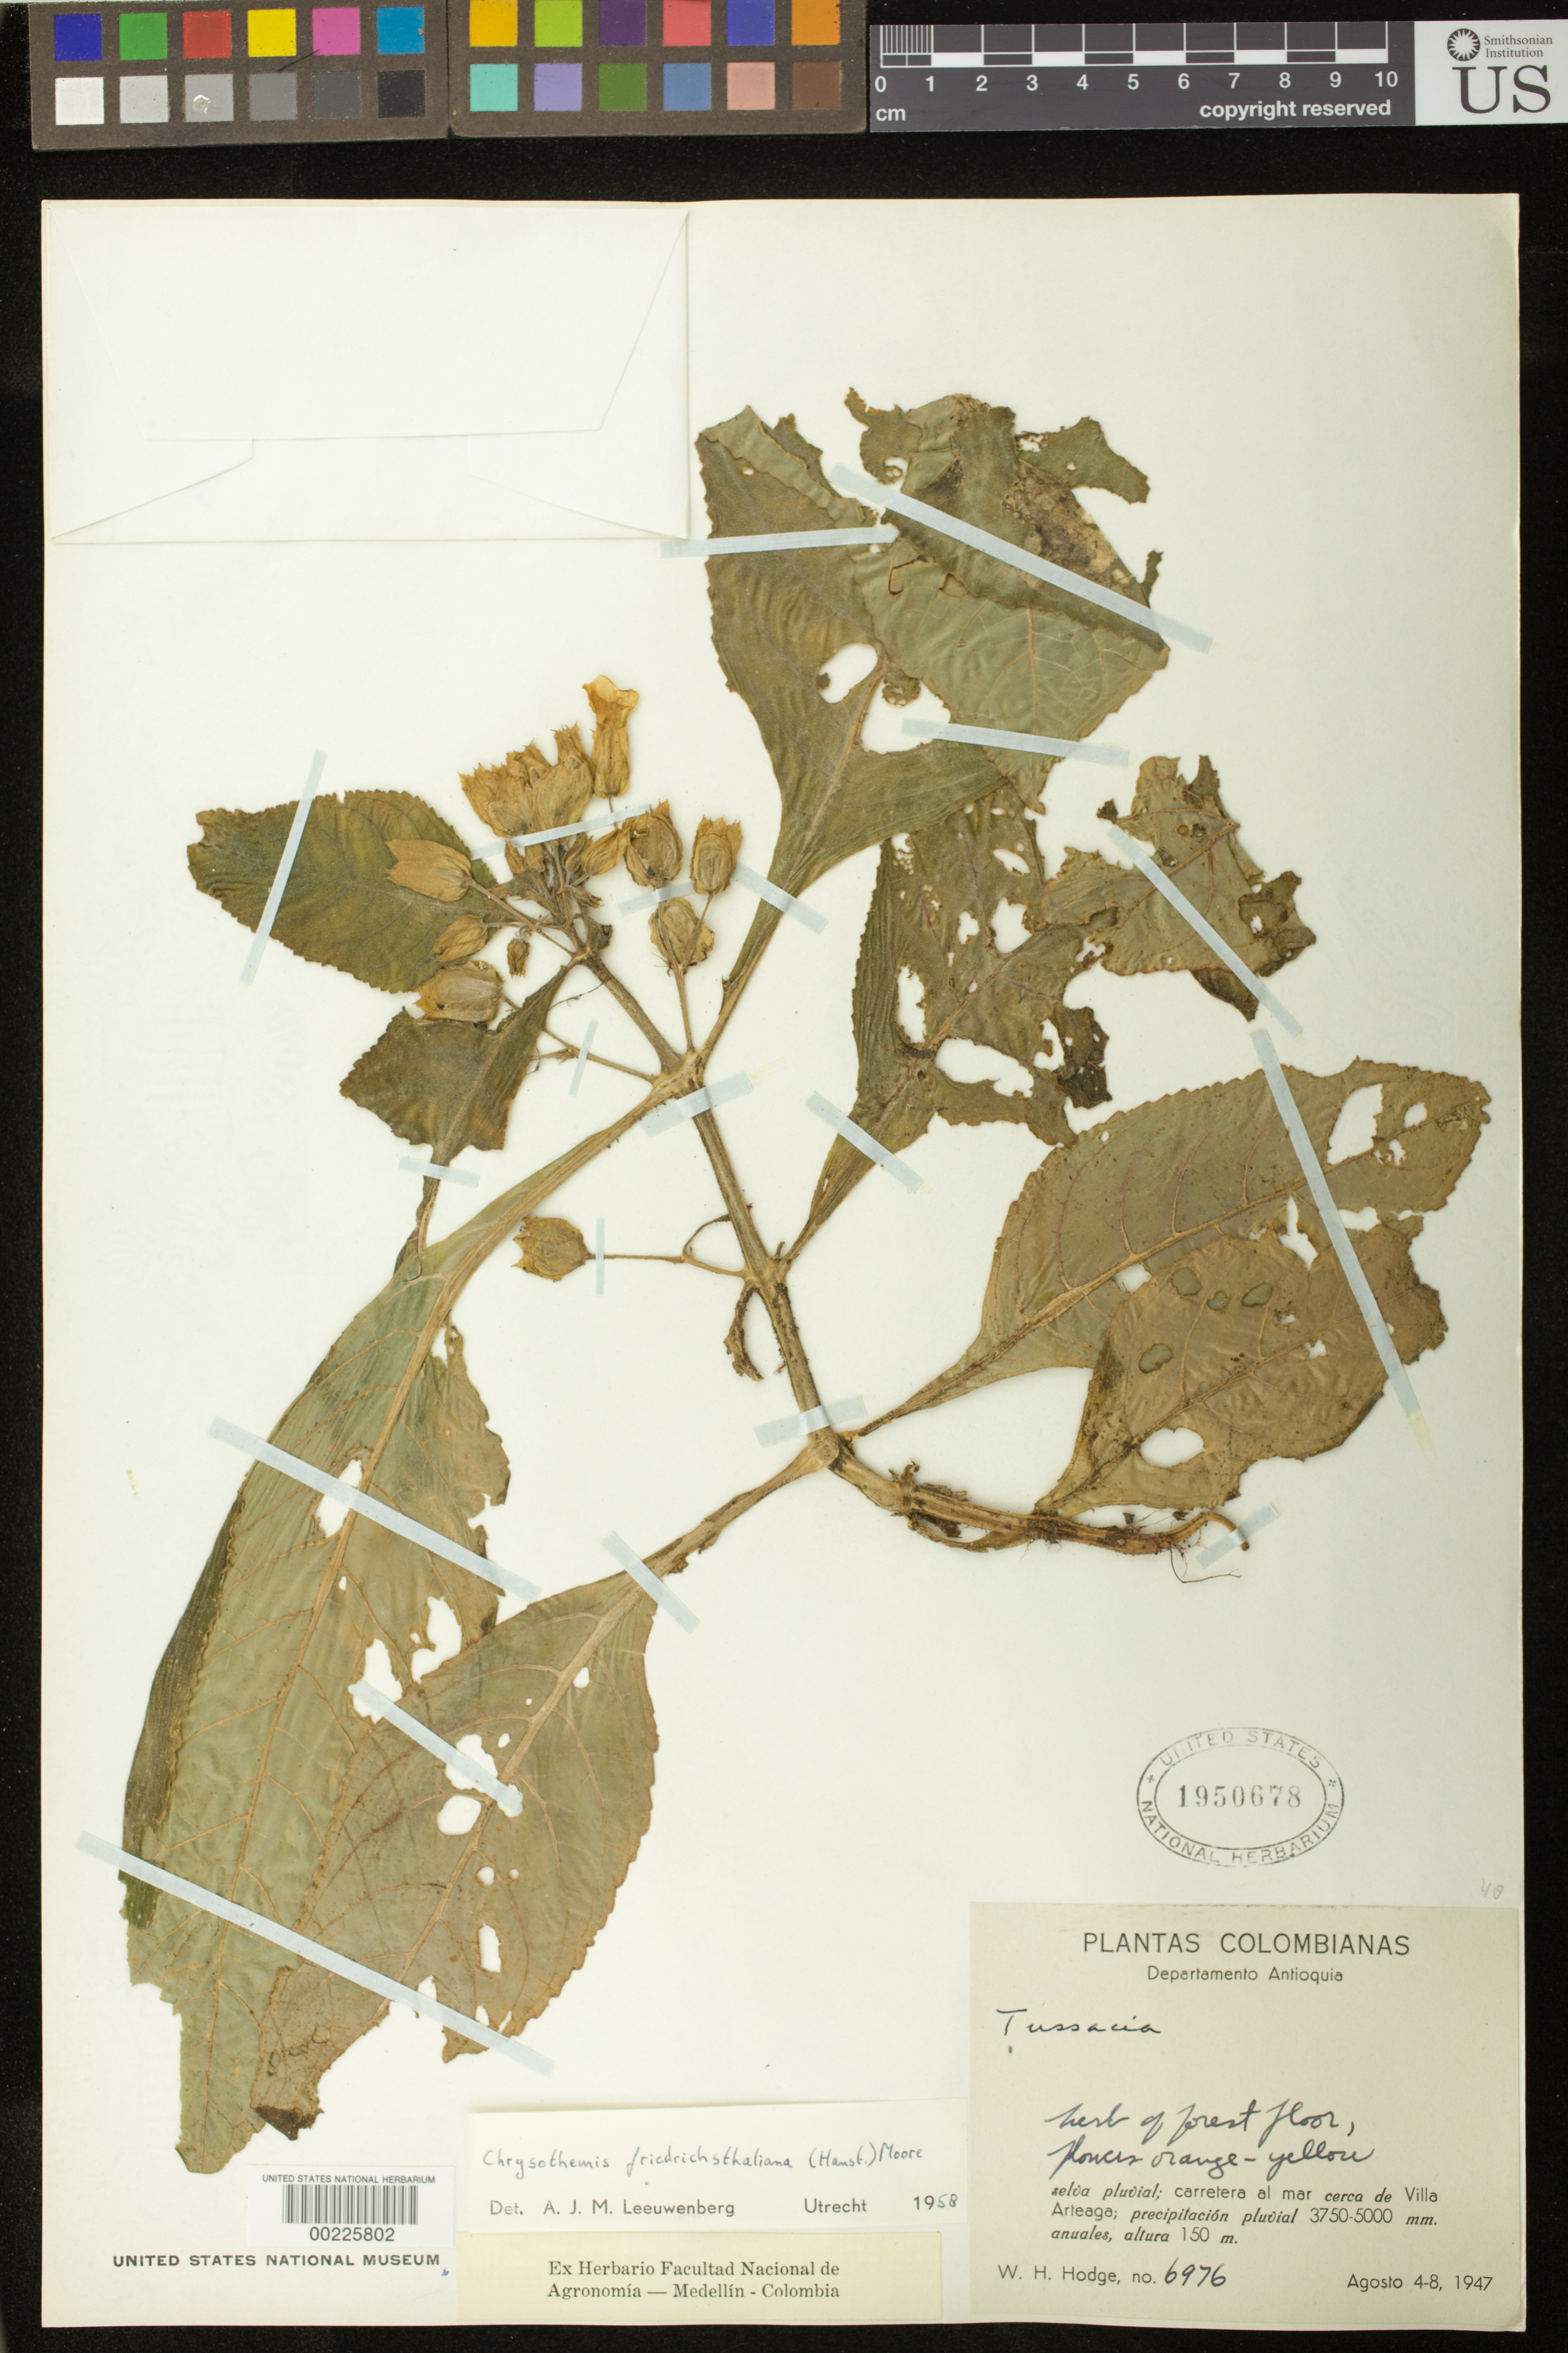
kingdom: Plantae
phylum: Tracheophyta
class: Magnoliopsida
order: Lamiales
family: Gesneriaceae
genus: Chrysothemis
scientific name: Chrysothemis friedrichsthaliana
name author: (Hanst.) H.E. Moore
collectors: W. Hodge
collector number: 6976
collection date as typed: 4-8 Aug 1947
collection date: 1947-08-04/1947-08-08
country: Colombia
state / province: Antioquia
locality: Highway to the sea near Villa Arteaga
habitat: Rain forest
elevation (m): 150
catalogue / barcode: US 1950678